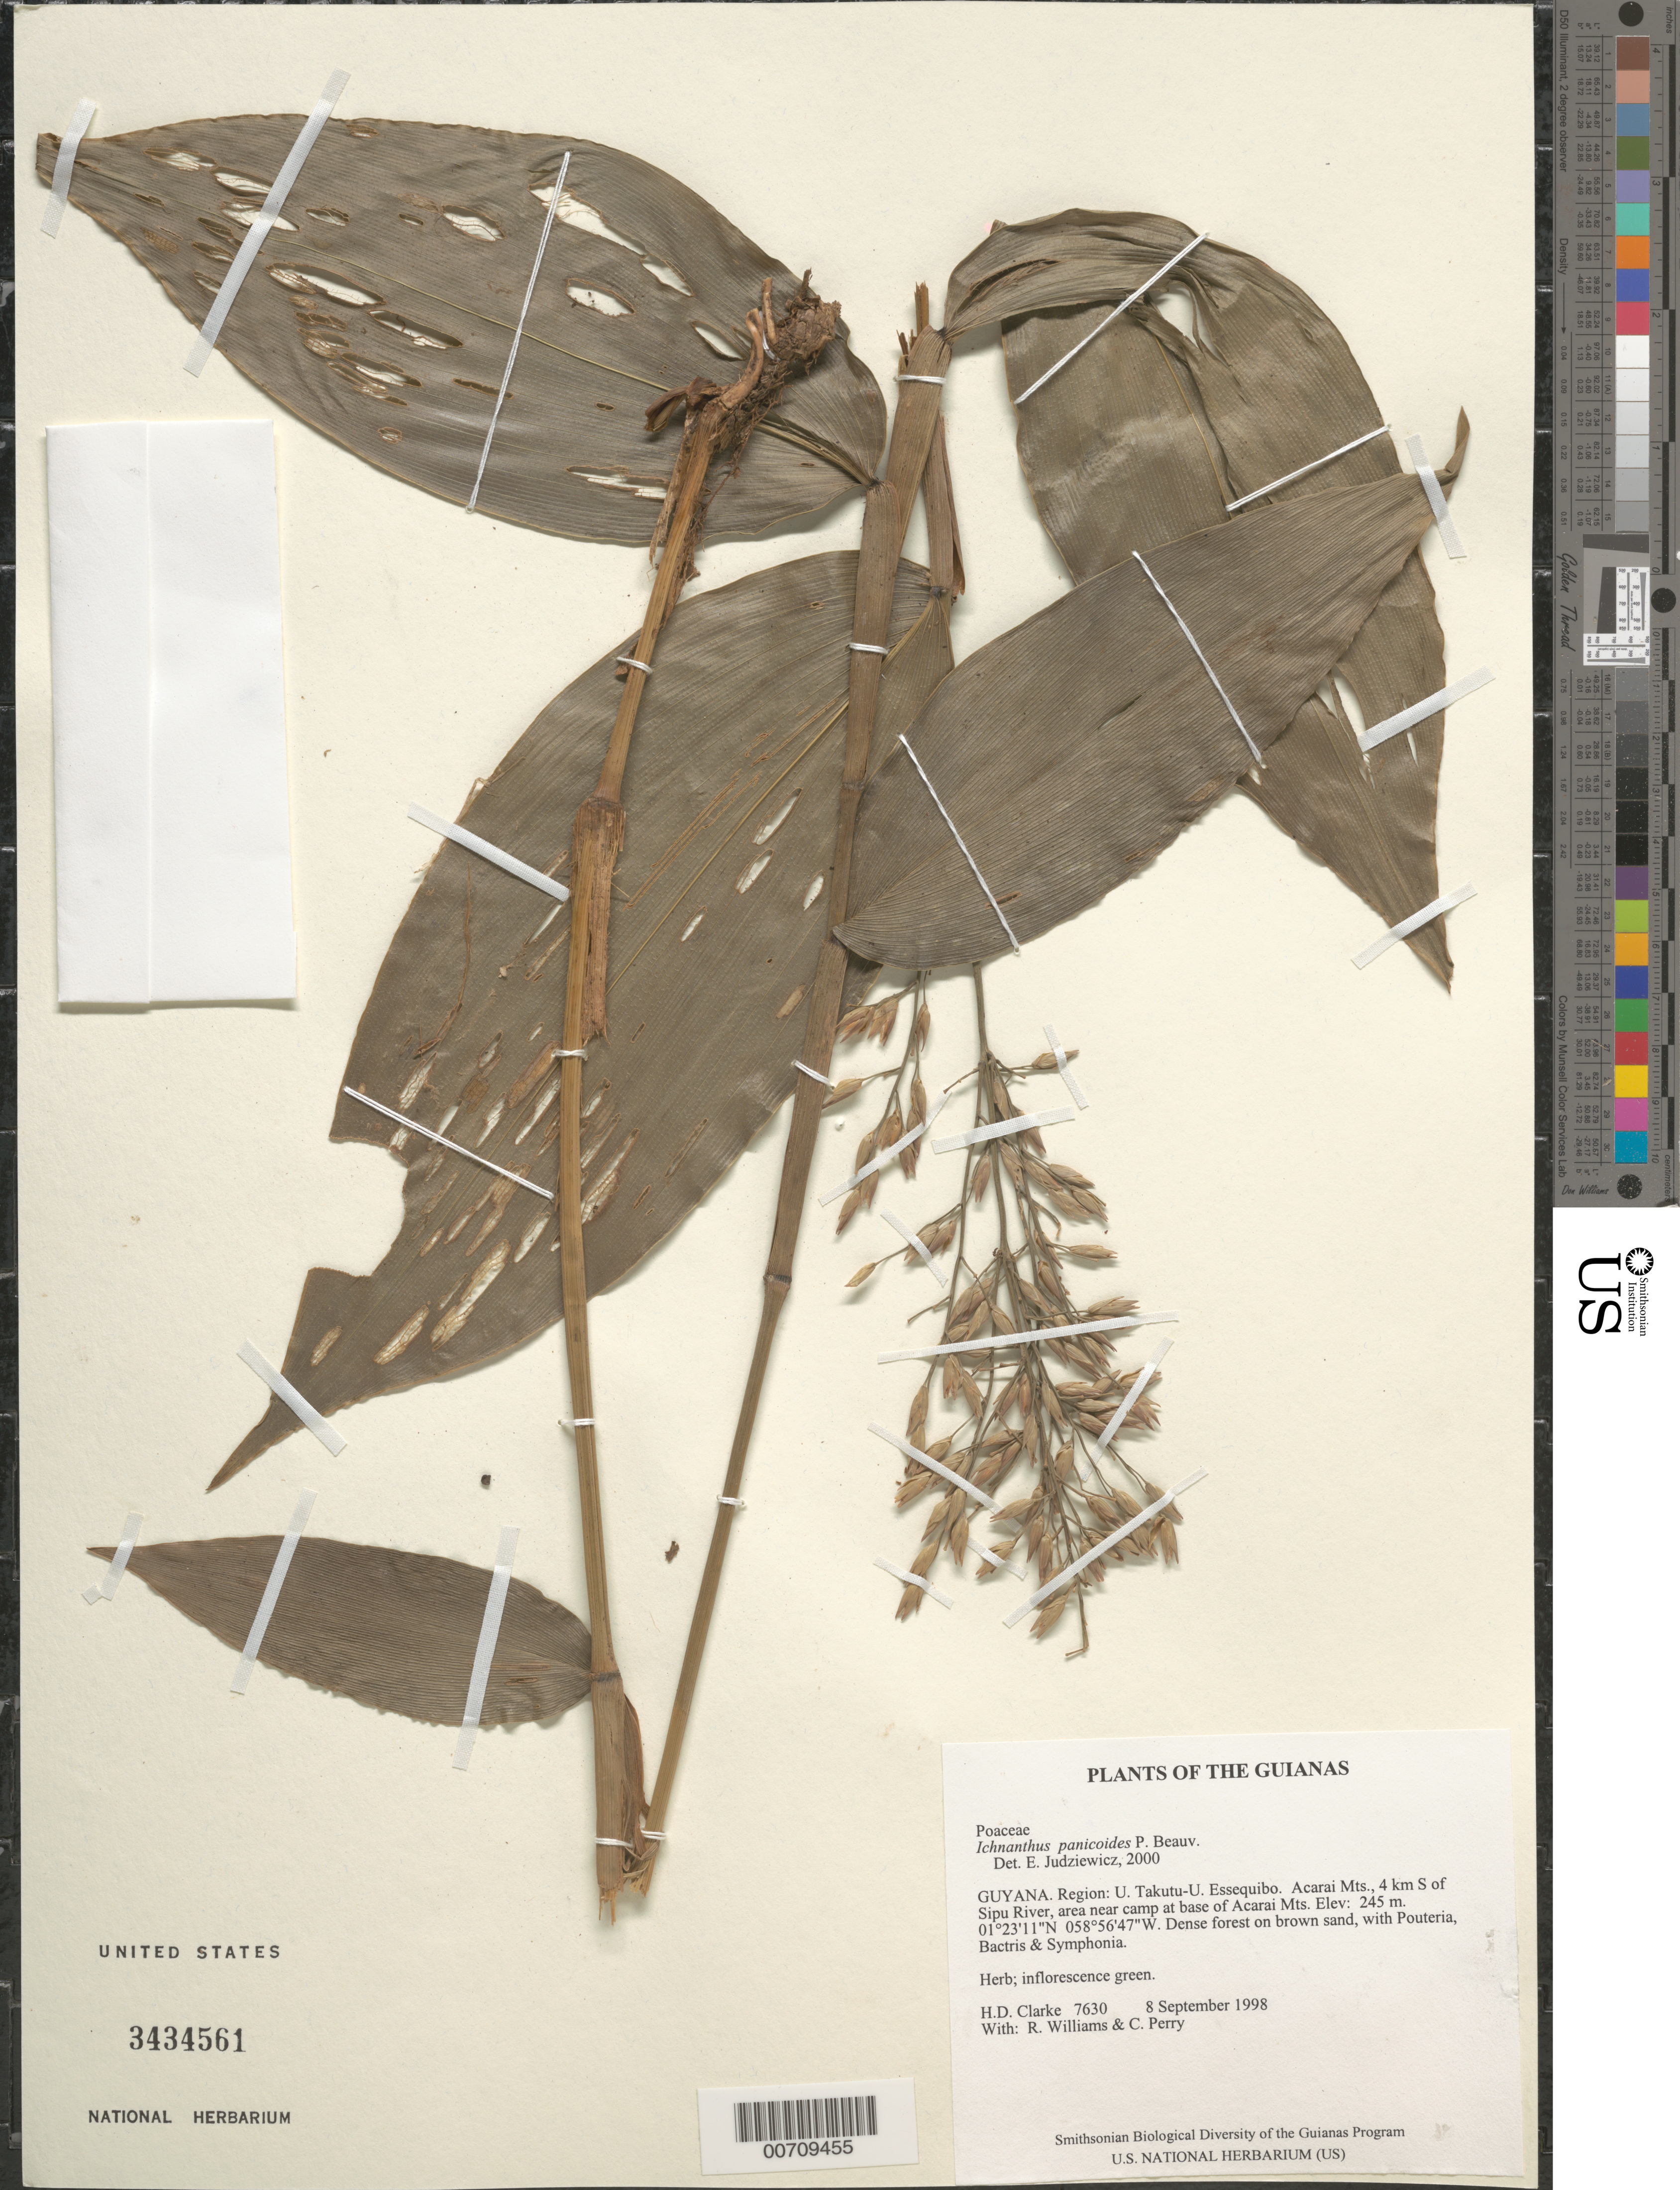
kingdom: Plantae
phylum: Tracheophyta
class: Liliopsida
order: Poales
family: Poaceae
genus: Ichnanthus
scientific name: Ichnanthus panicoides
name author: P. Beauv.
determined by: Judziewicz, E. J.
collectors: H. D. Clarke, R. Williams & C. Perry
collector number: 7630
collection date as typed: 8 September 1998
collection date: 1998-09-08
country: Guyana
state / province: U. Takutu-U. Essequibo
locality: Acarai Mts., 4 km S of Sipu River, area near camp at base of Acarai Mts.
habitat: Dense forest on brown sand, with Pouteria, Bactris & Symphonia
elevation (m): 245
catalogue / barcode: US 3434561